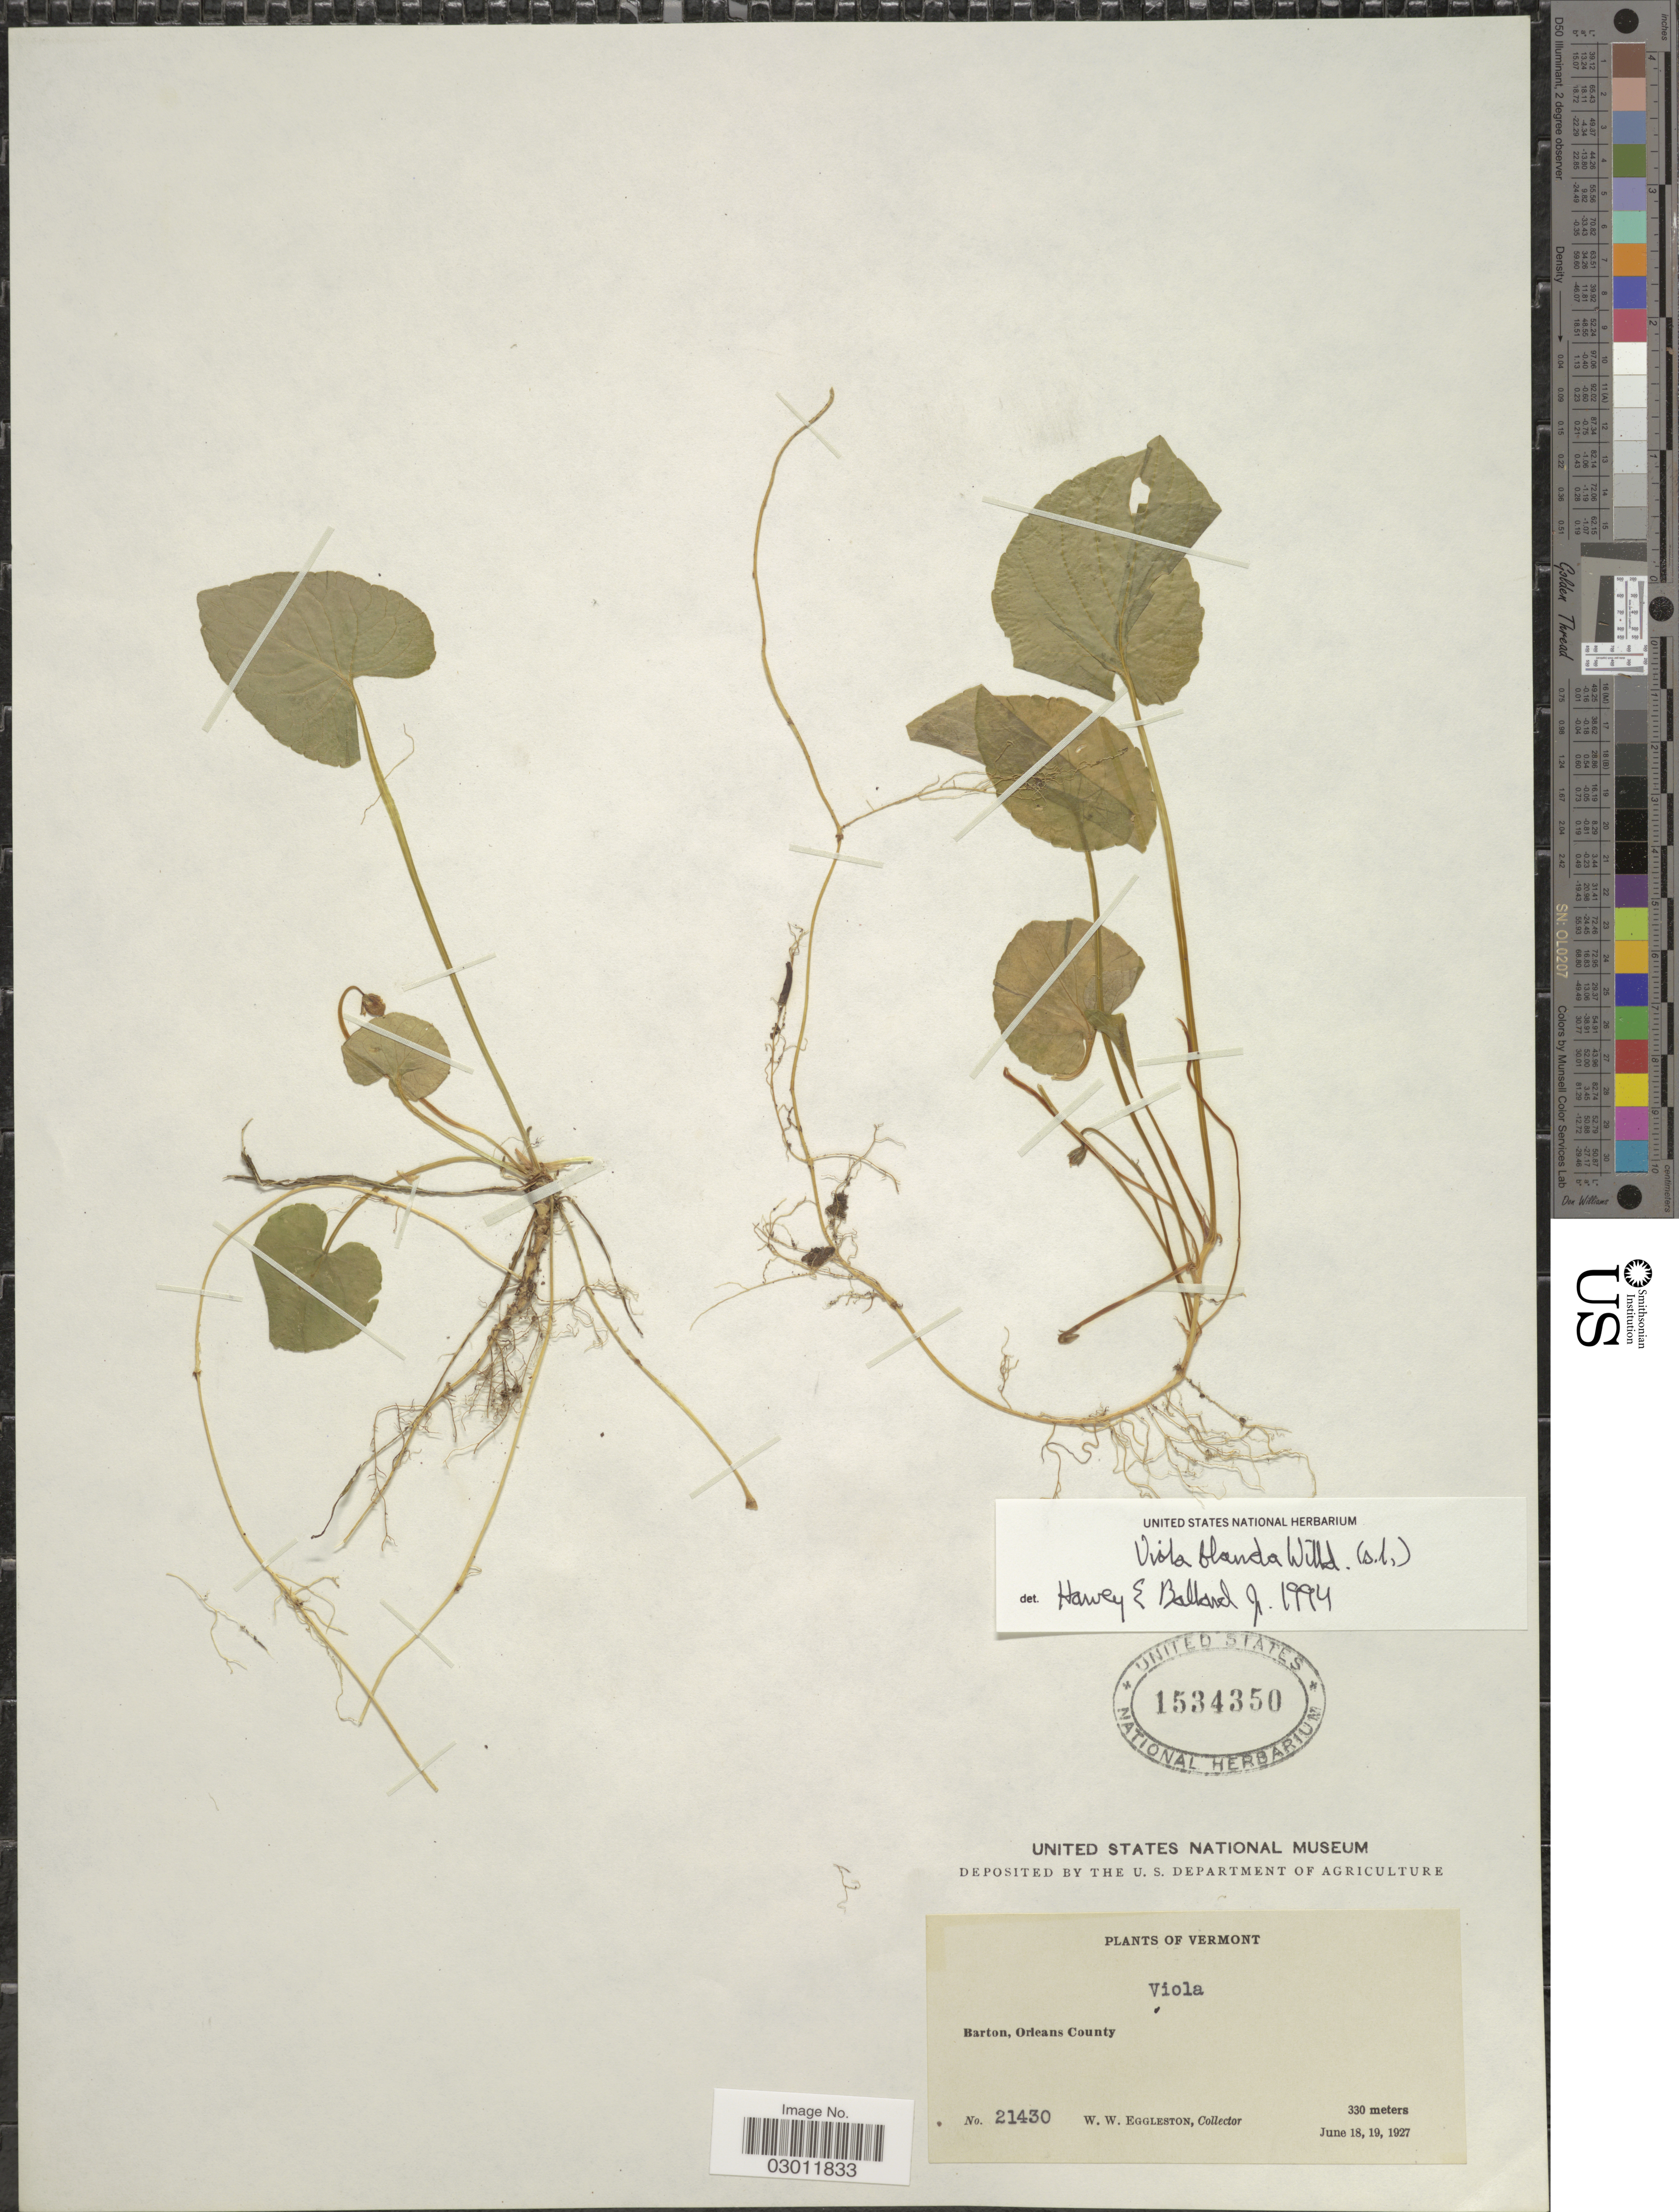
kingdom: Plantae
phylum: Tracheophyta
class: Magnoliopsida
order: Malpighiales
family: Violaceae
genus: Viola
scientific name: Viola blanda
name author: Willd.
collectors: W. W. Eggleston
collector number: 21430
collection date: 1927-06-18/1927-06-19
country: United States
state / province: Vermont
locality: Barton, Orleans County.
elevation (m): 330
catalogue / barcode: US 1534350